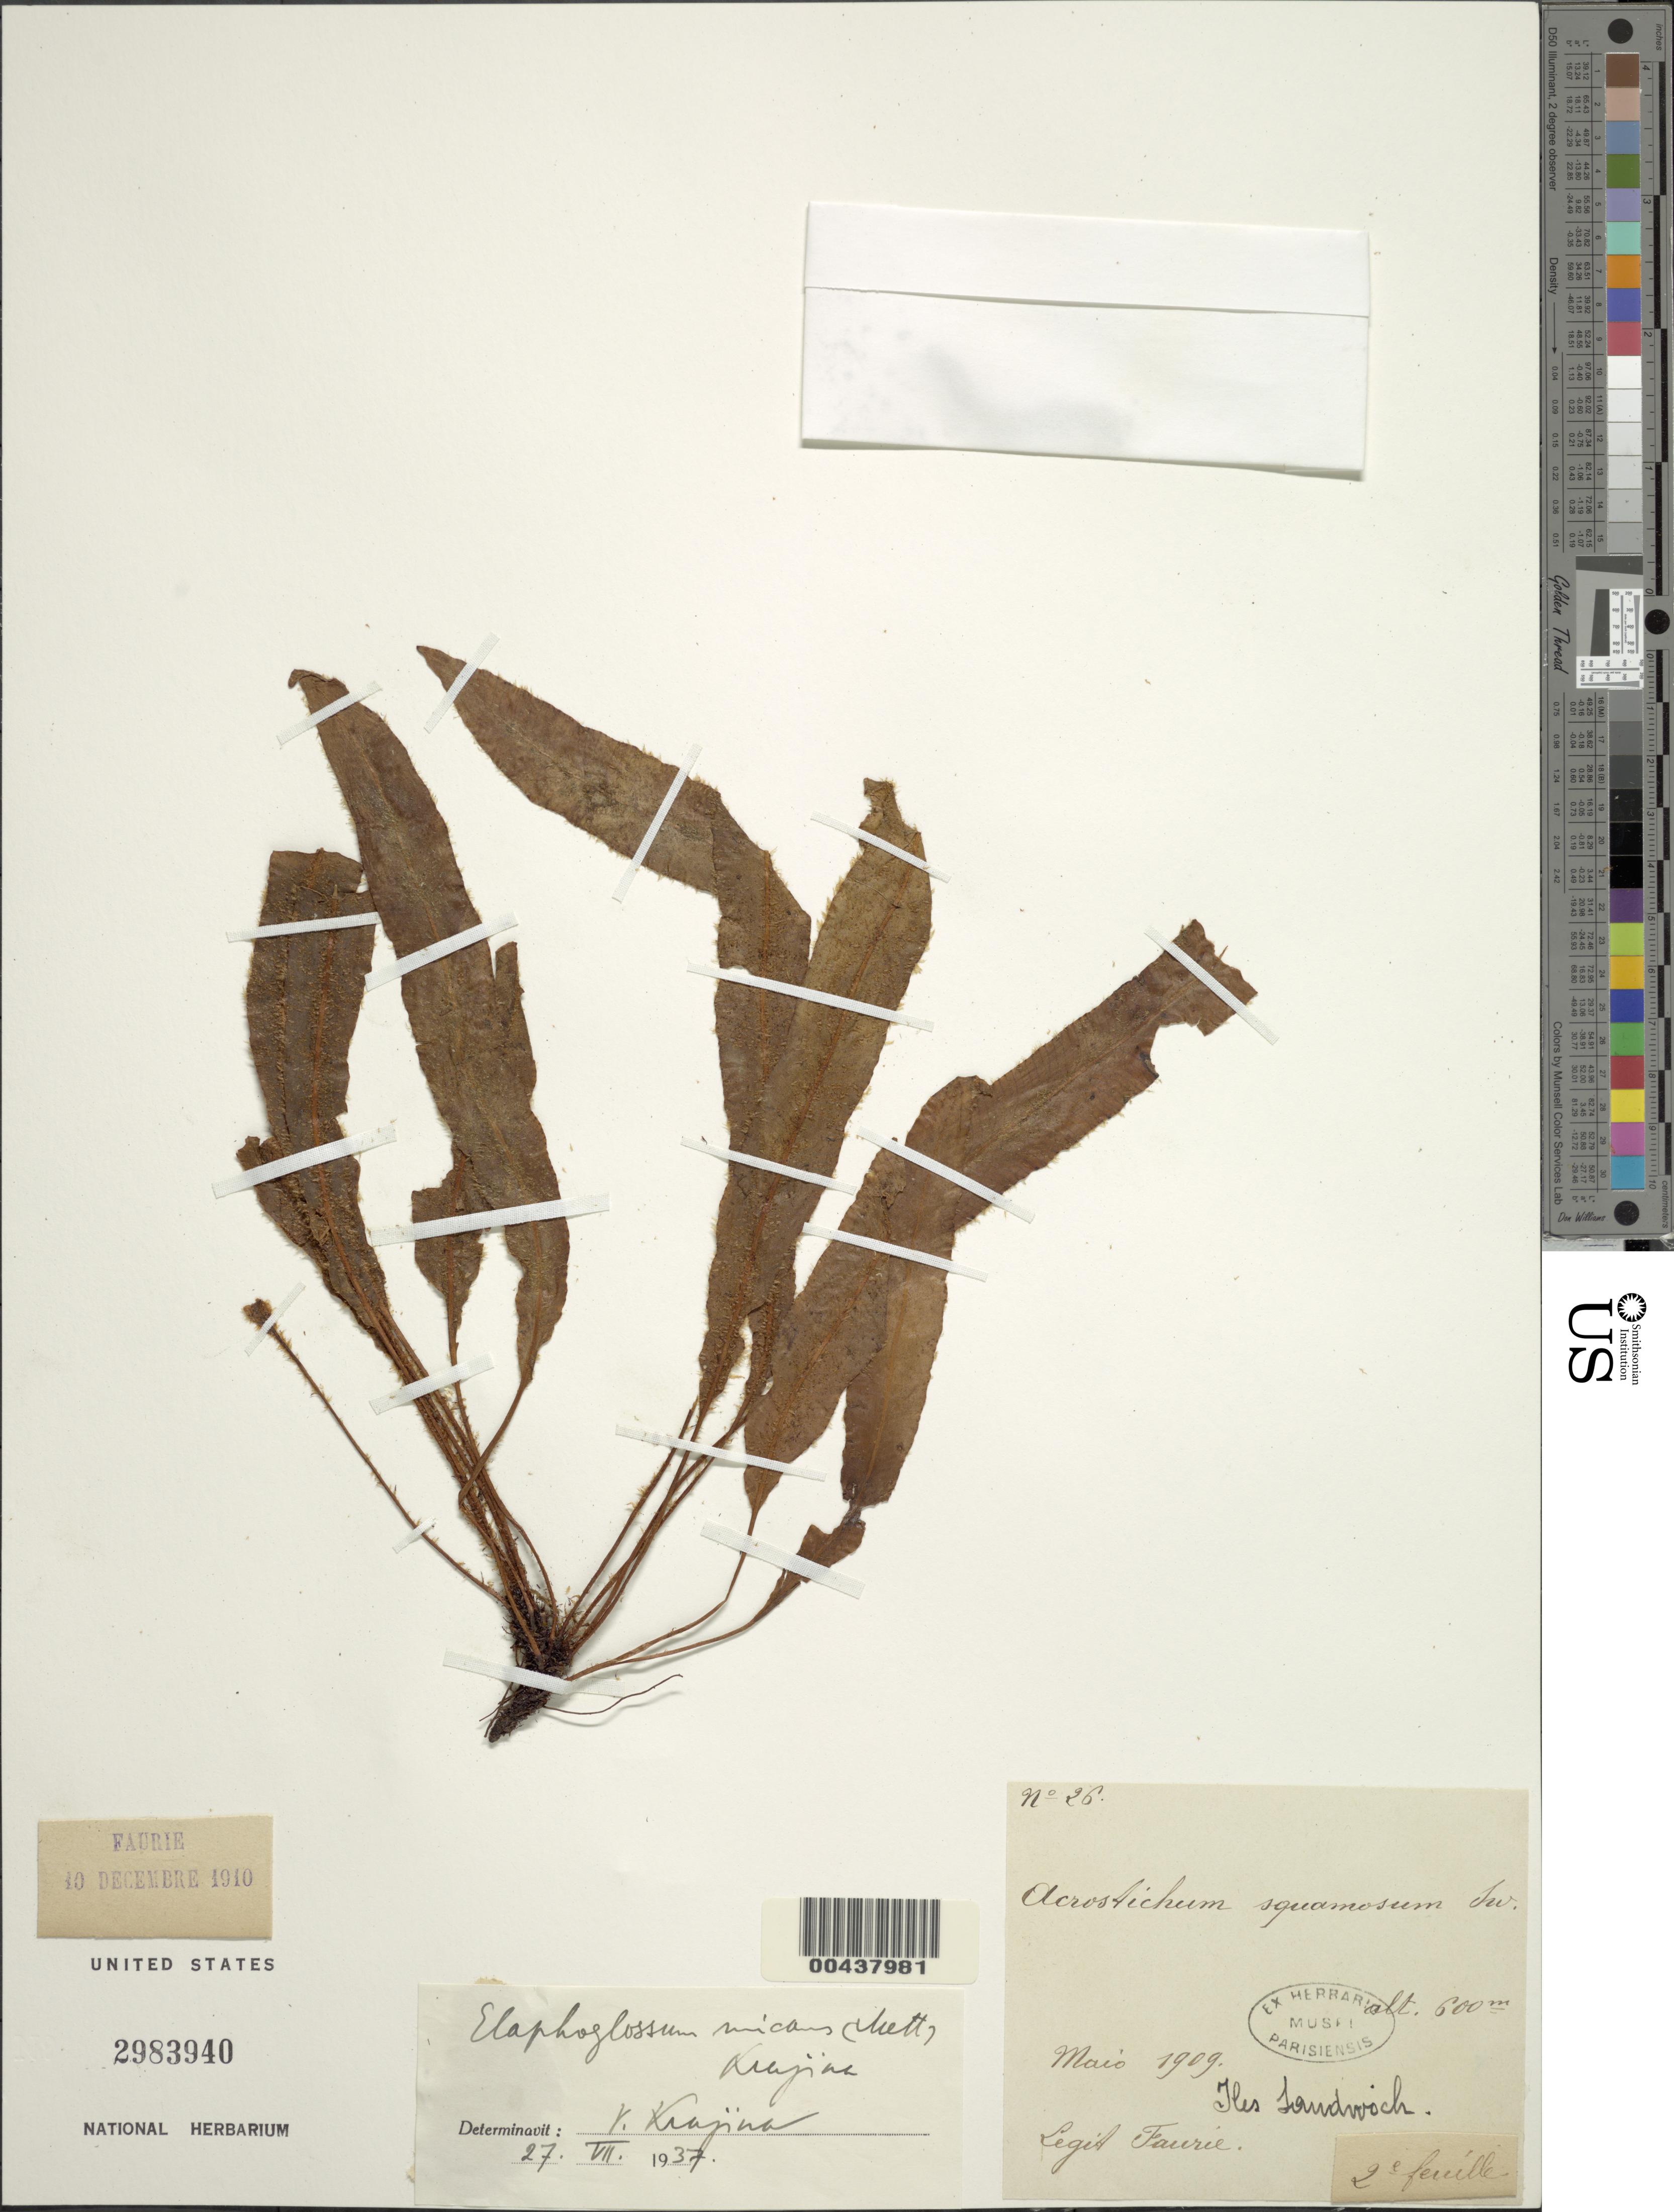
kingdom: Plantae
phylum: Tracheophyta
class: Polypodiopsida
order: Polypodiales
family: Dryopteridaceae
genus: Elaphoglossum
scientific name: Elaphoglossum hirtum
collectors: -. Faurie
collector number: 26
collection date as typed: May 1909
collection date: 1909-05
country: United States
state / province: Hawaii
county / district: Kauai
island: Kaua'i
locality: Iles Sandwich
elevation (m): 600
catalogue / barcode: US 2983940